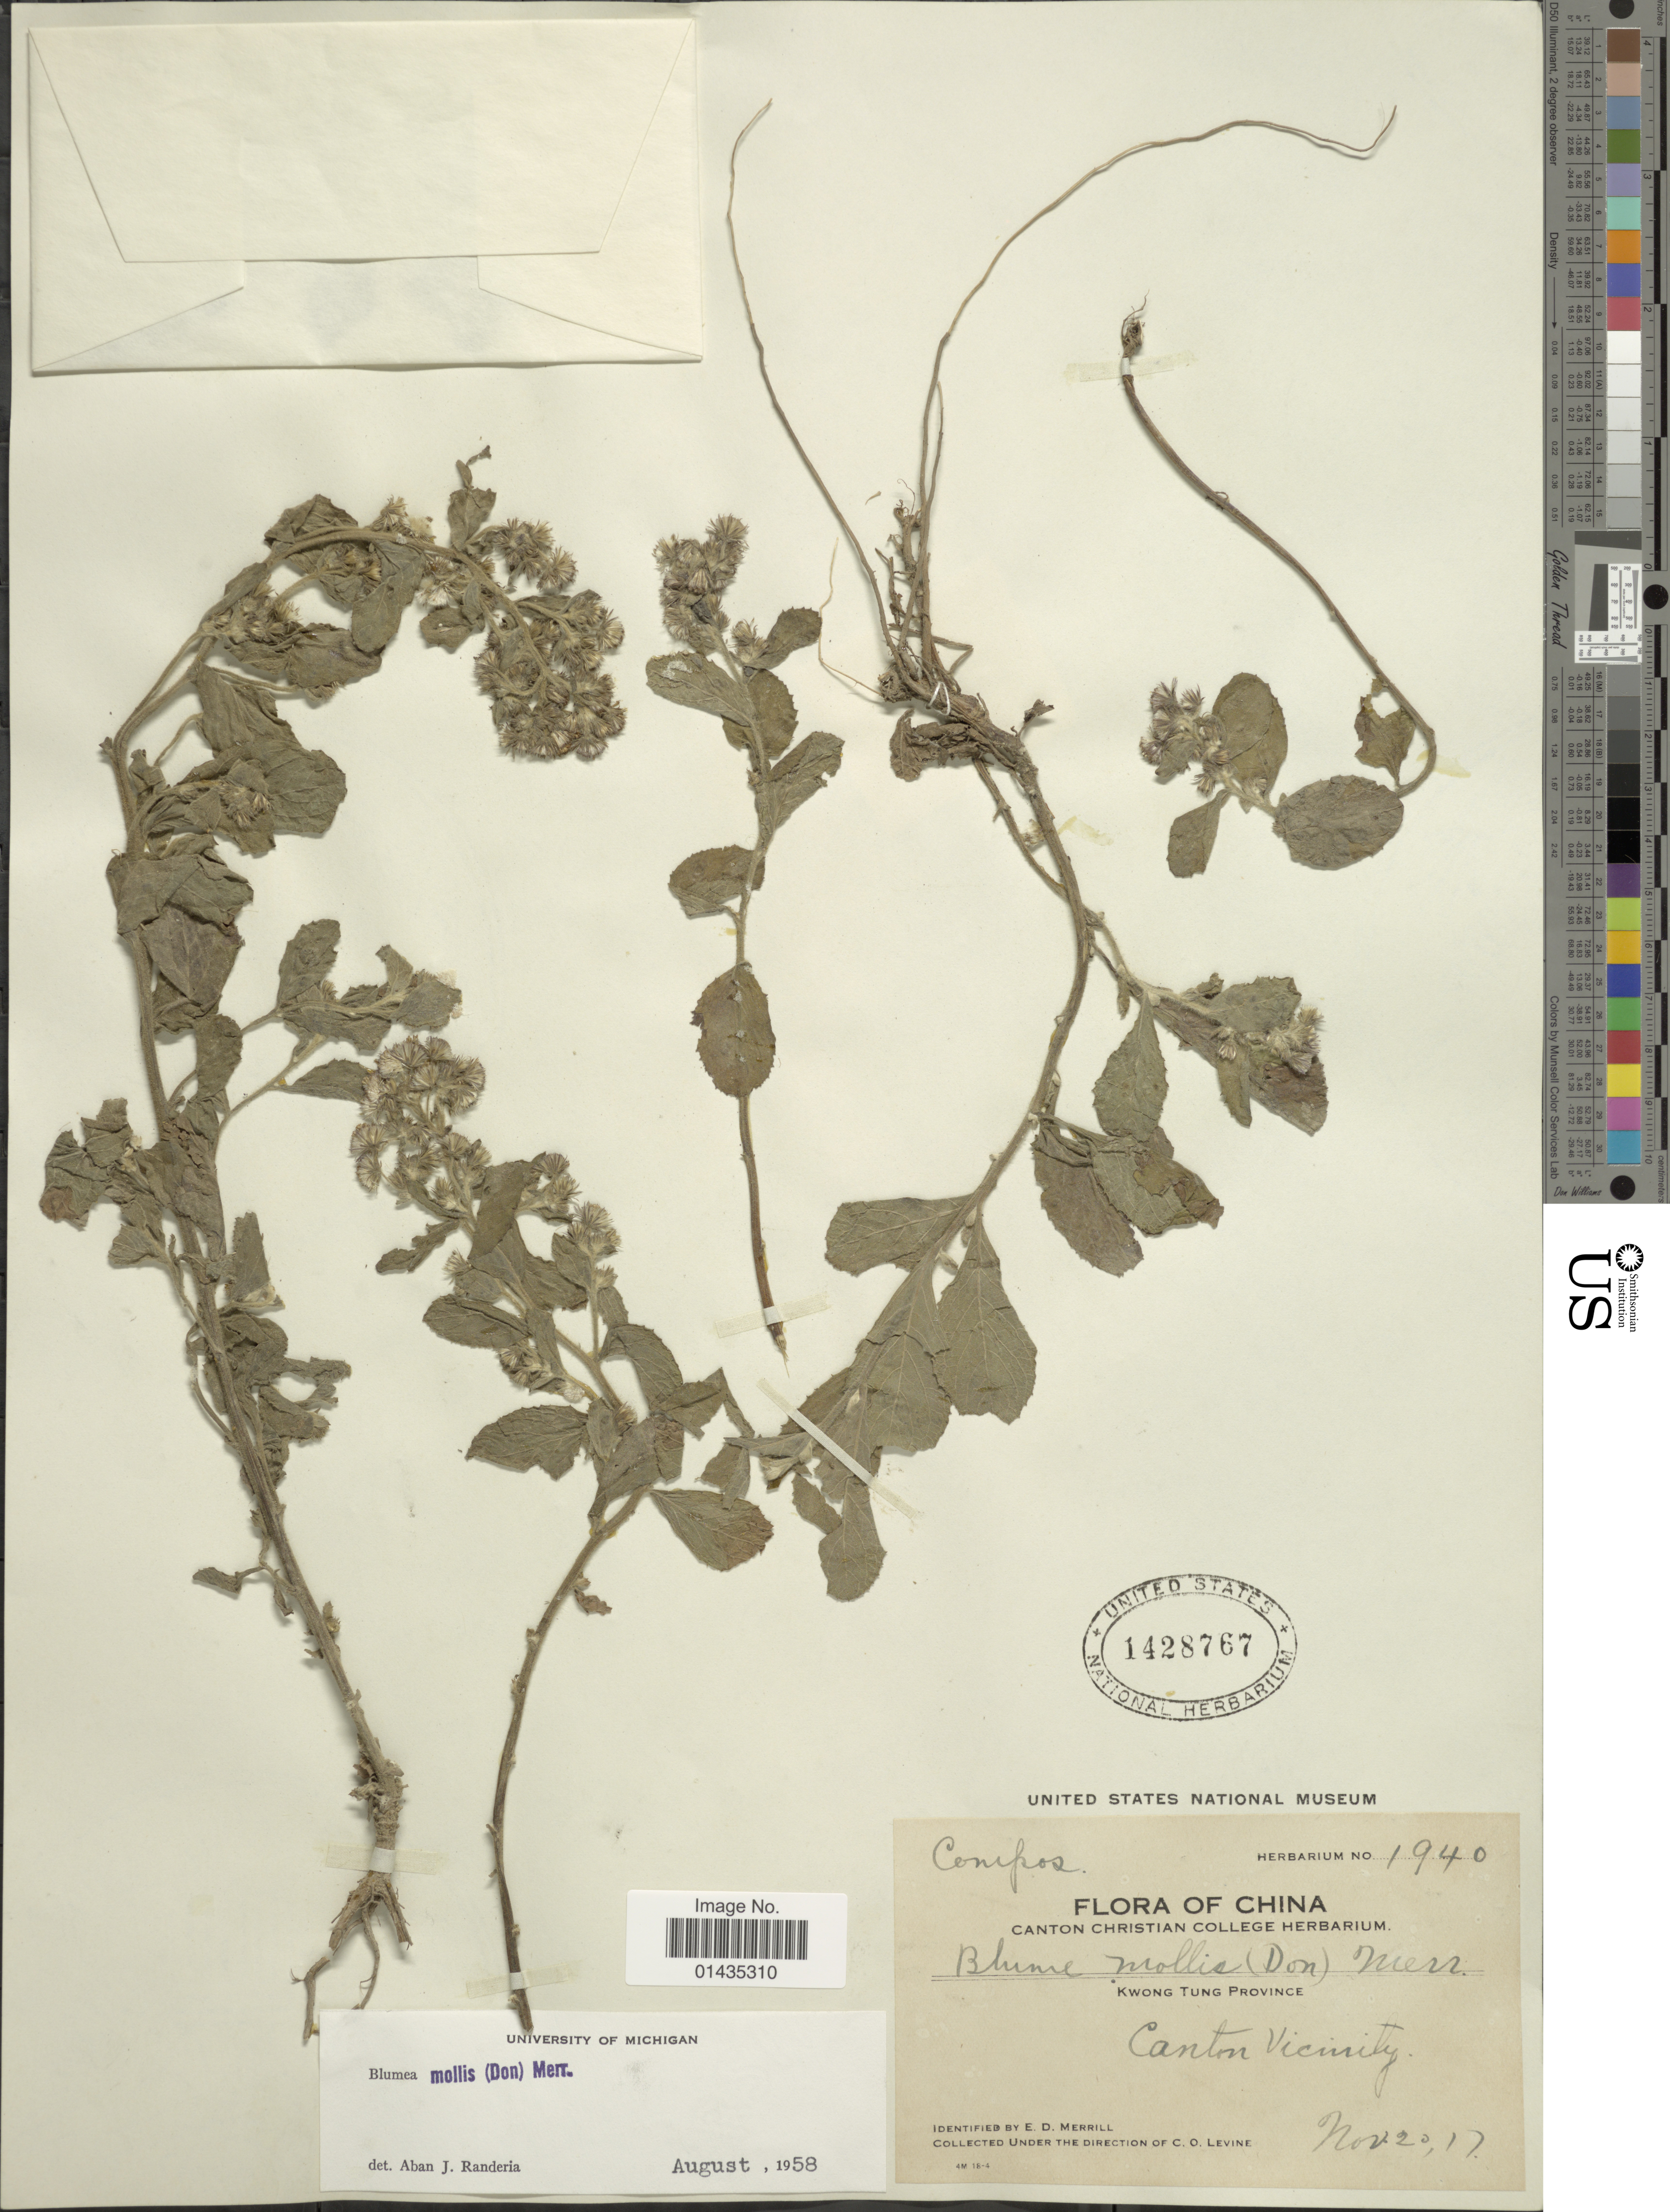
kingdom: Plantae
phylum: Tracheophyta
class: Magnoliopsida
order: Asterales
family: Asteraceae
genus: Blumea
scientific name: Blumea mollis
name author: (D. Don) Merr.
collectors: C. O. Levine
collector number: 1940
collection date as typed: Transcribed d/m/y: 20/11/17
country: China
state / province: Guangdong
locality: Kwong Tung Province, Canton Vicinity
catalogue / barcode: US 1428767